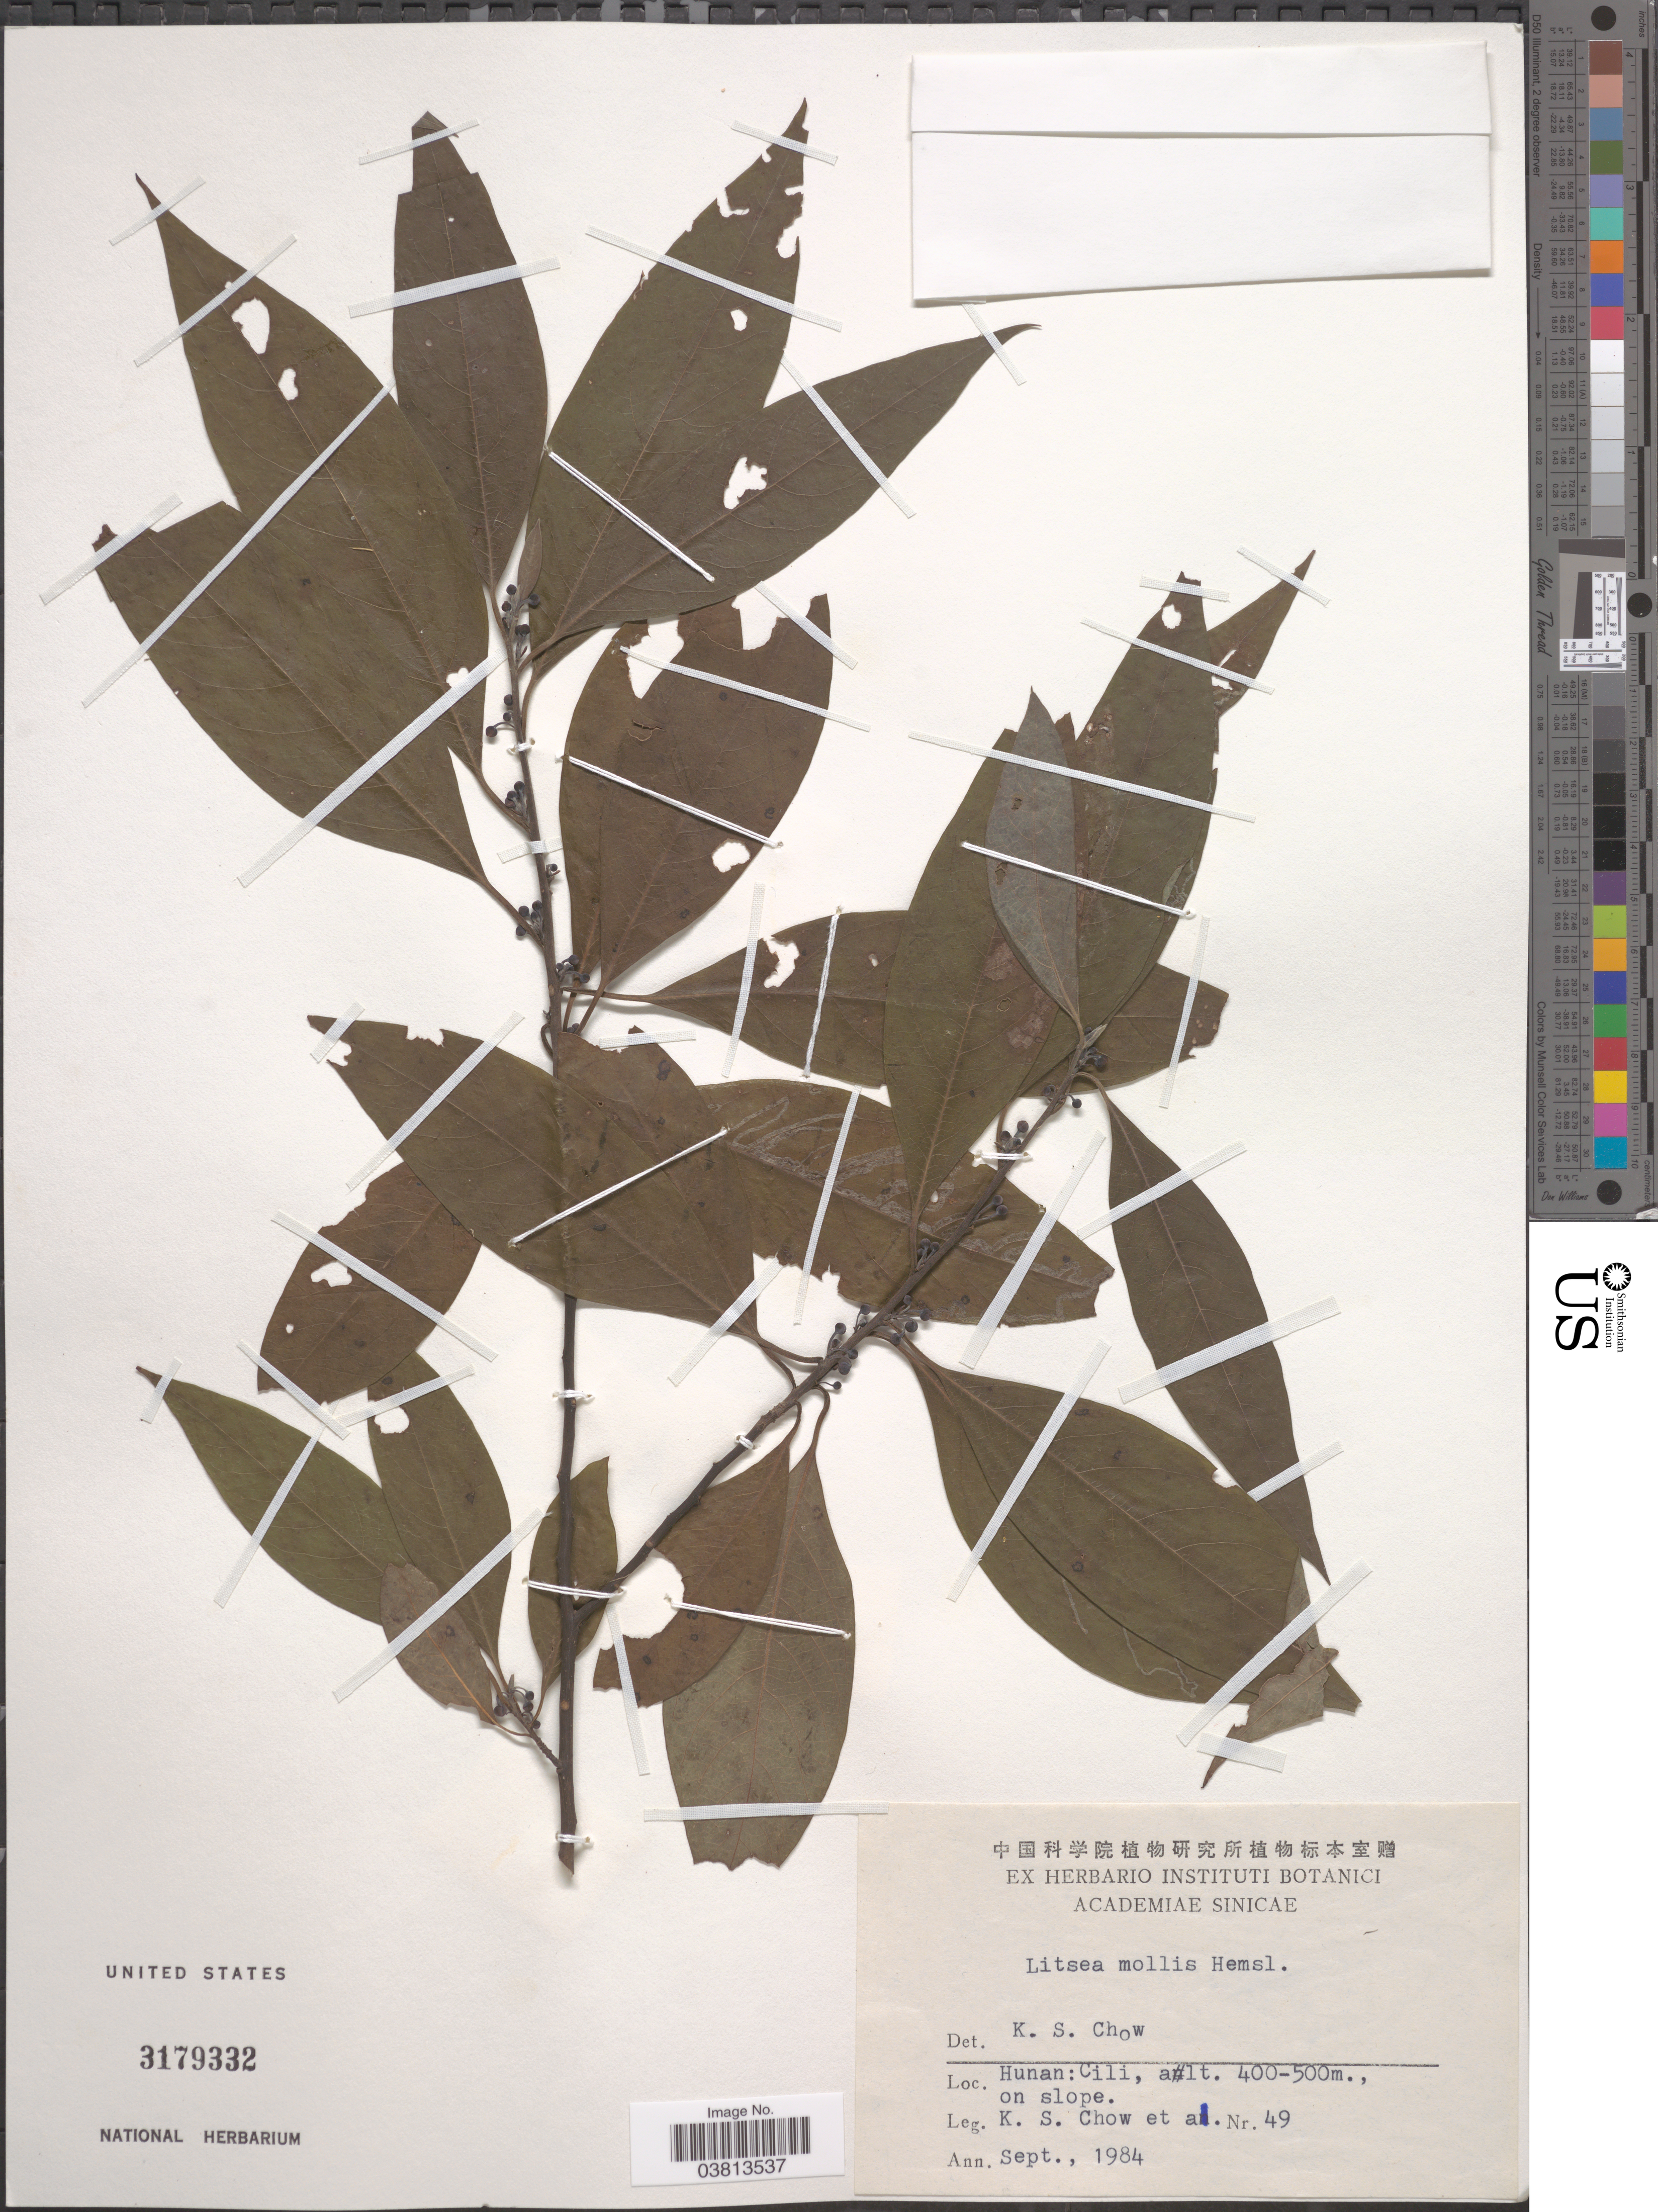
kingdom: Plantae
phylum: Tracheophyta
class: Magnoliopsida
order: Laurales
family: Lauraceae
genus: Litsea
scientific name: Litsea mollis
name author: Hemsl.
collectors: K. S. Chow & et al.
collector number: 49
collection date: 1984-09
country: China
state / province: Hunan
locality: Cili, on slope.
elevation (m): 400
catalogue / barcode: US 3179332